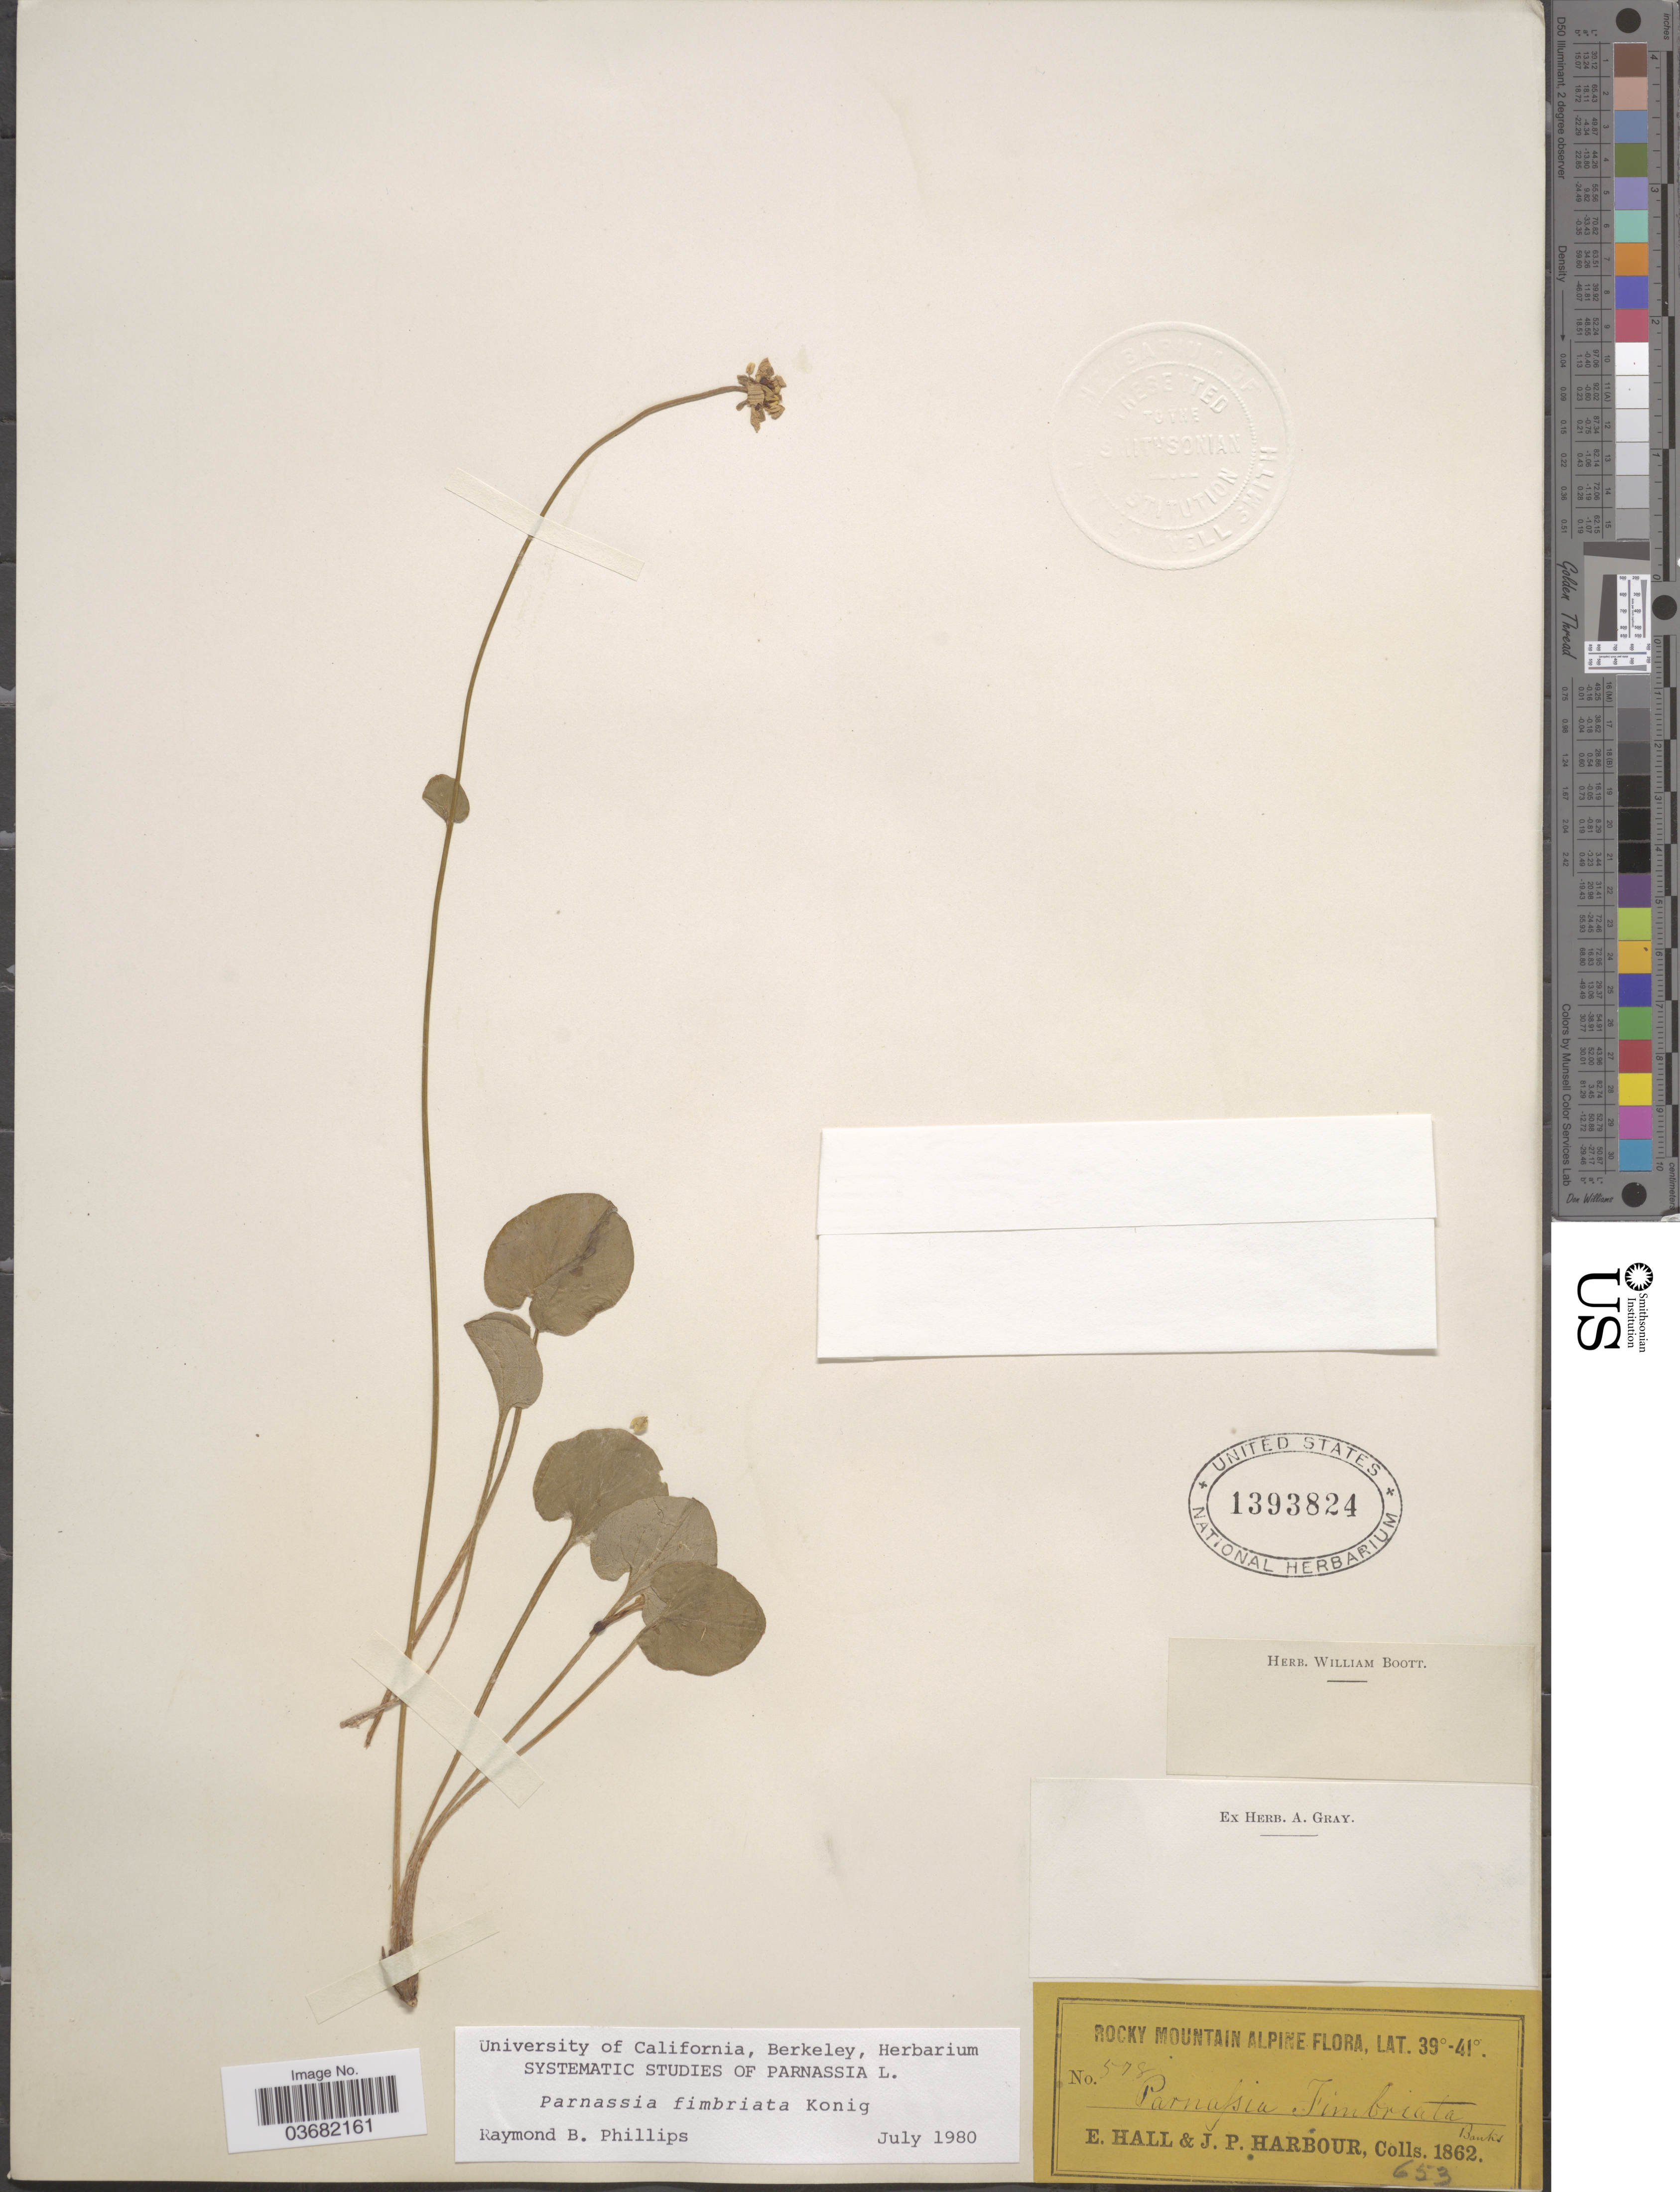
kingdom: Plantae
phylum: Tracheophyta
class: Magnoliopsida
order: Celastrales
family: Parnassiaceae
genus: Parnassia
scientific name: Parnassia fimbriata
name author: K.D. Koenig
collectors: E. Hall & J. Harbour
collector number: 578*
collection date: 1862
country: United States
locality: Rocky Mountain Alpine.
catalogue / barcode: US 1393824